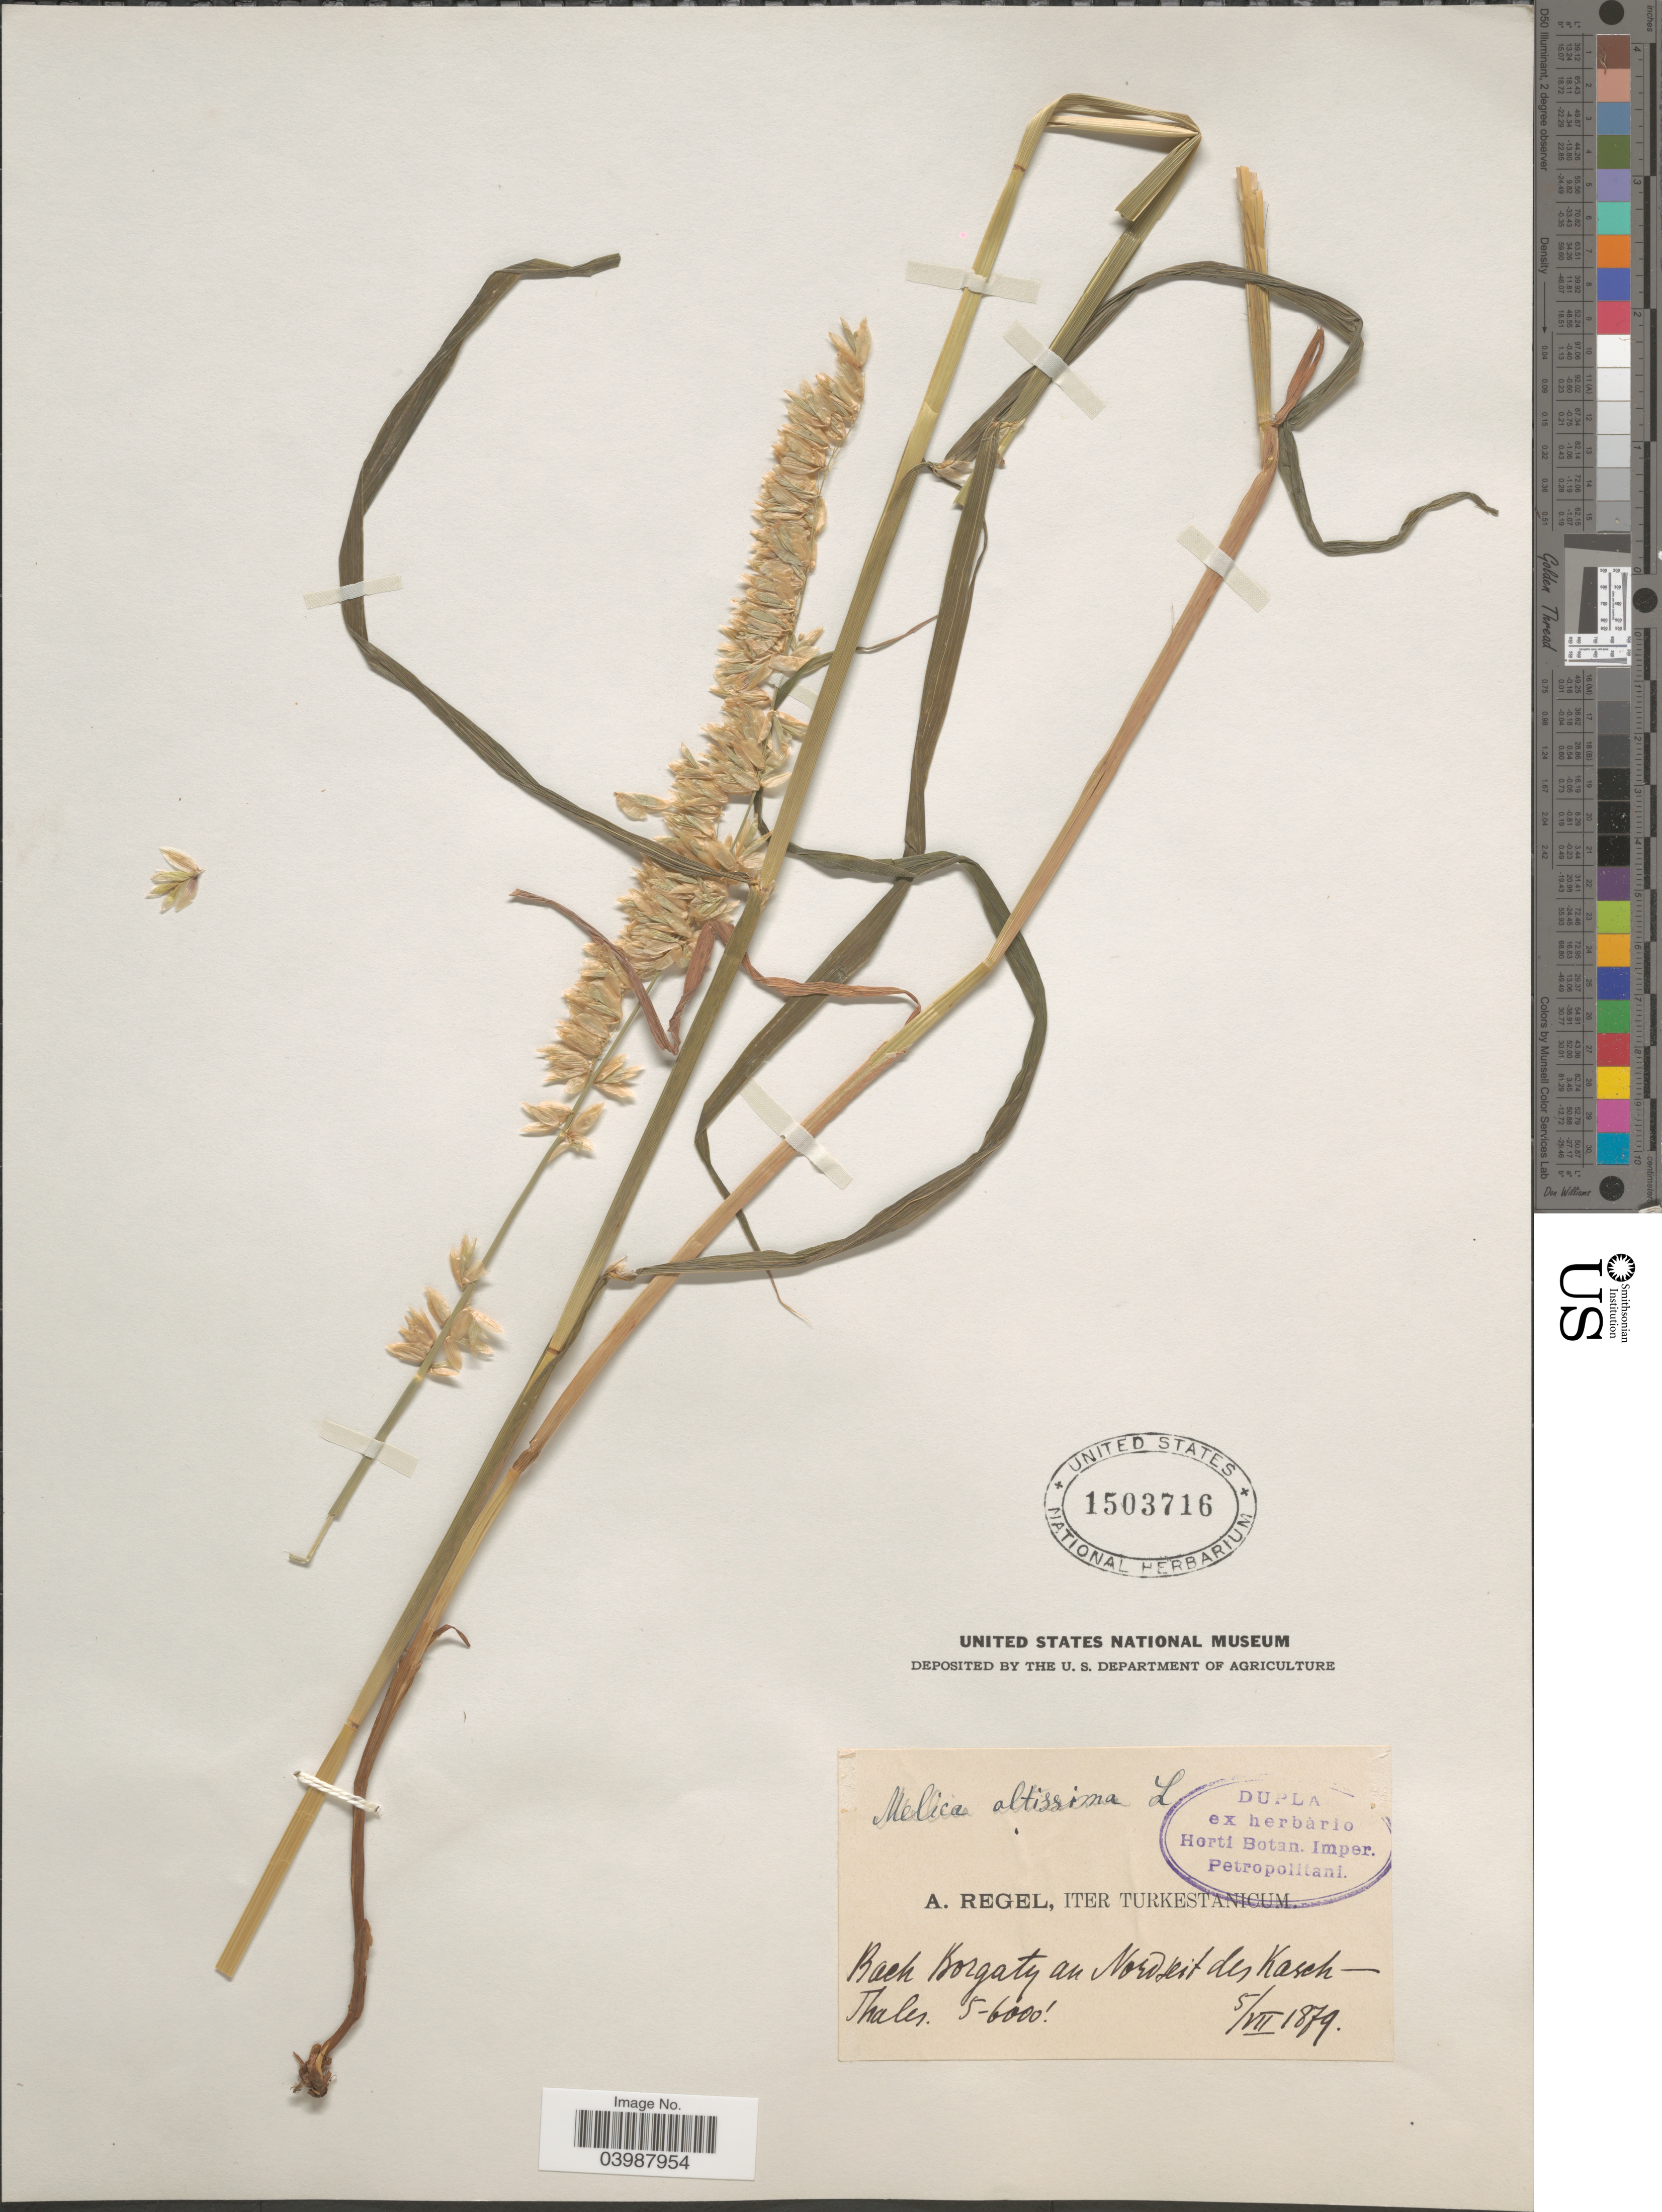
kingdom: Plantae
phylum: Tracheophyta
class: Liliopsida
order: Poales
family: Poaceae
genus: Melica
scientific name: Melica altissima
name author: L.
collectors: A. Regel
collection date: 1879-07-05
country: Turkmenistan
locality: Iter Turkestanicum. Bach Borgaty an Nordseit des Kasch-Thales.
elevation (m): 1524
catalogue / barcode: US 1503716